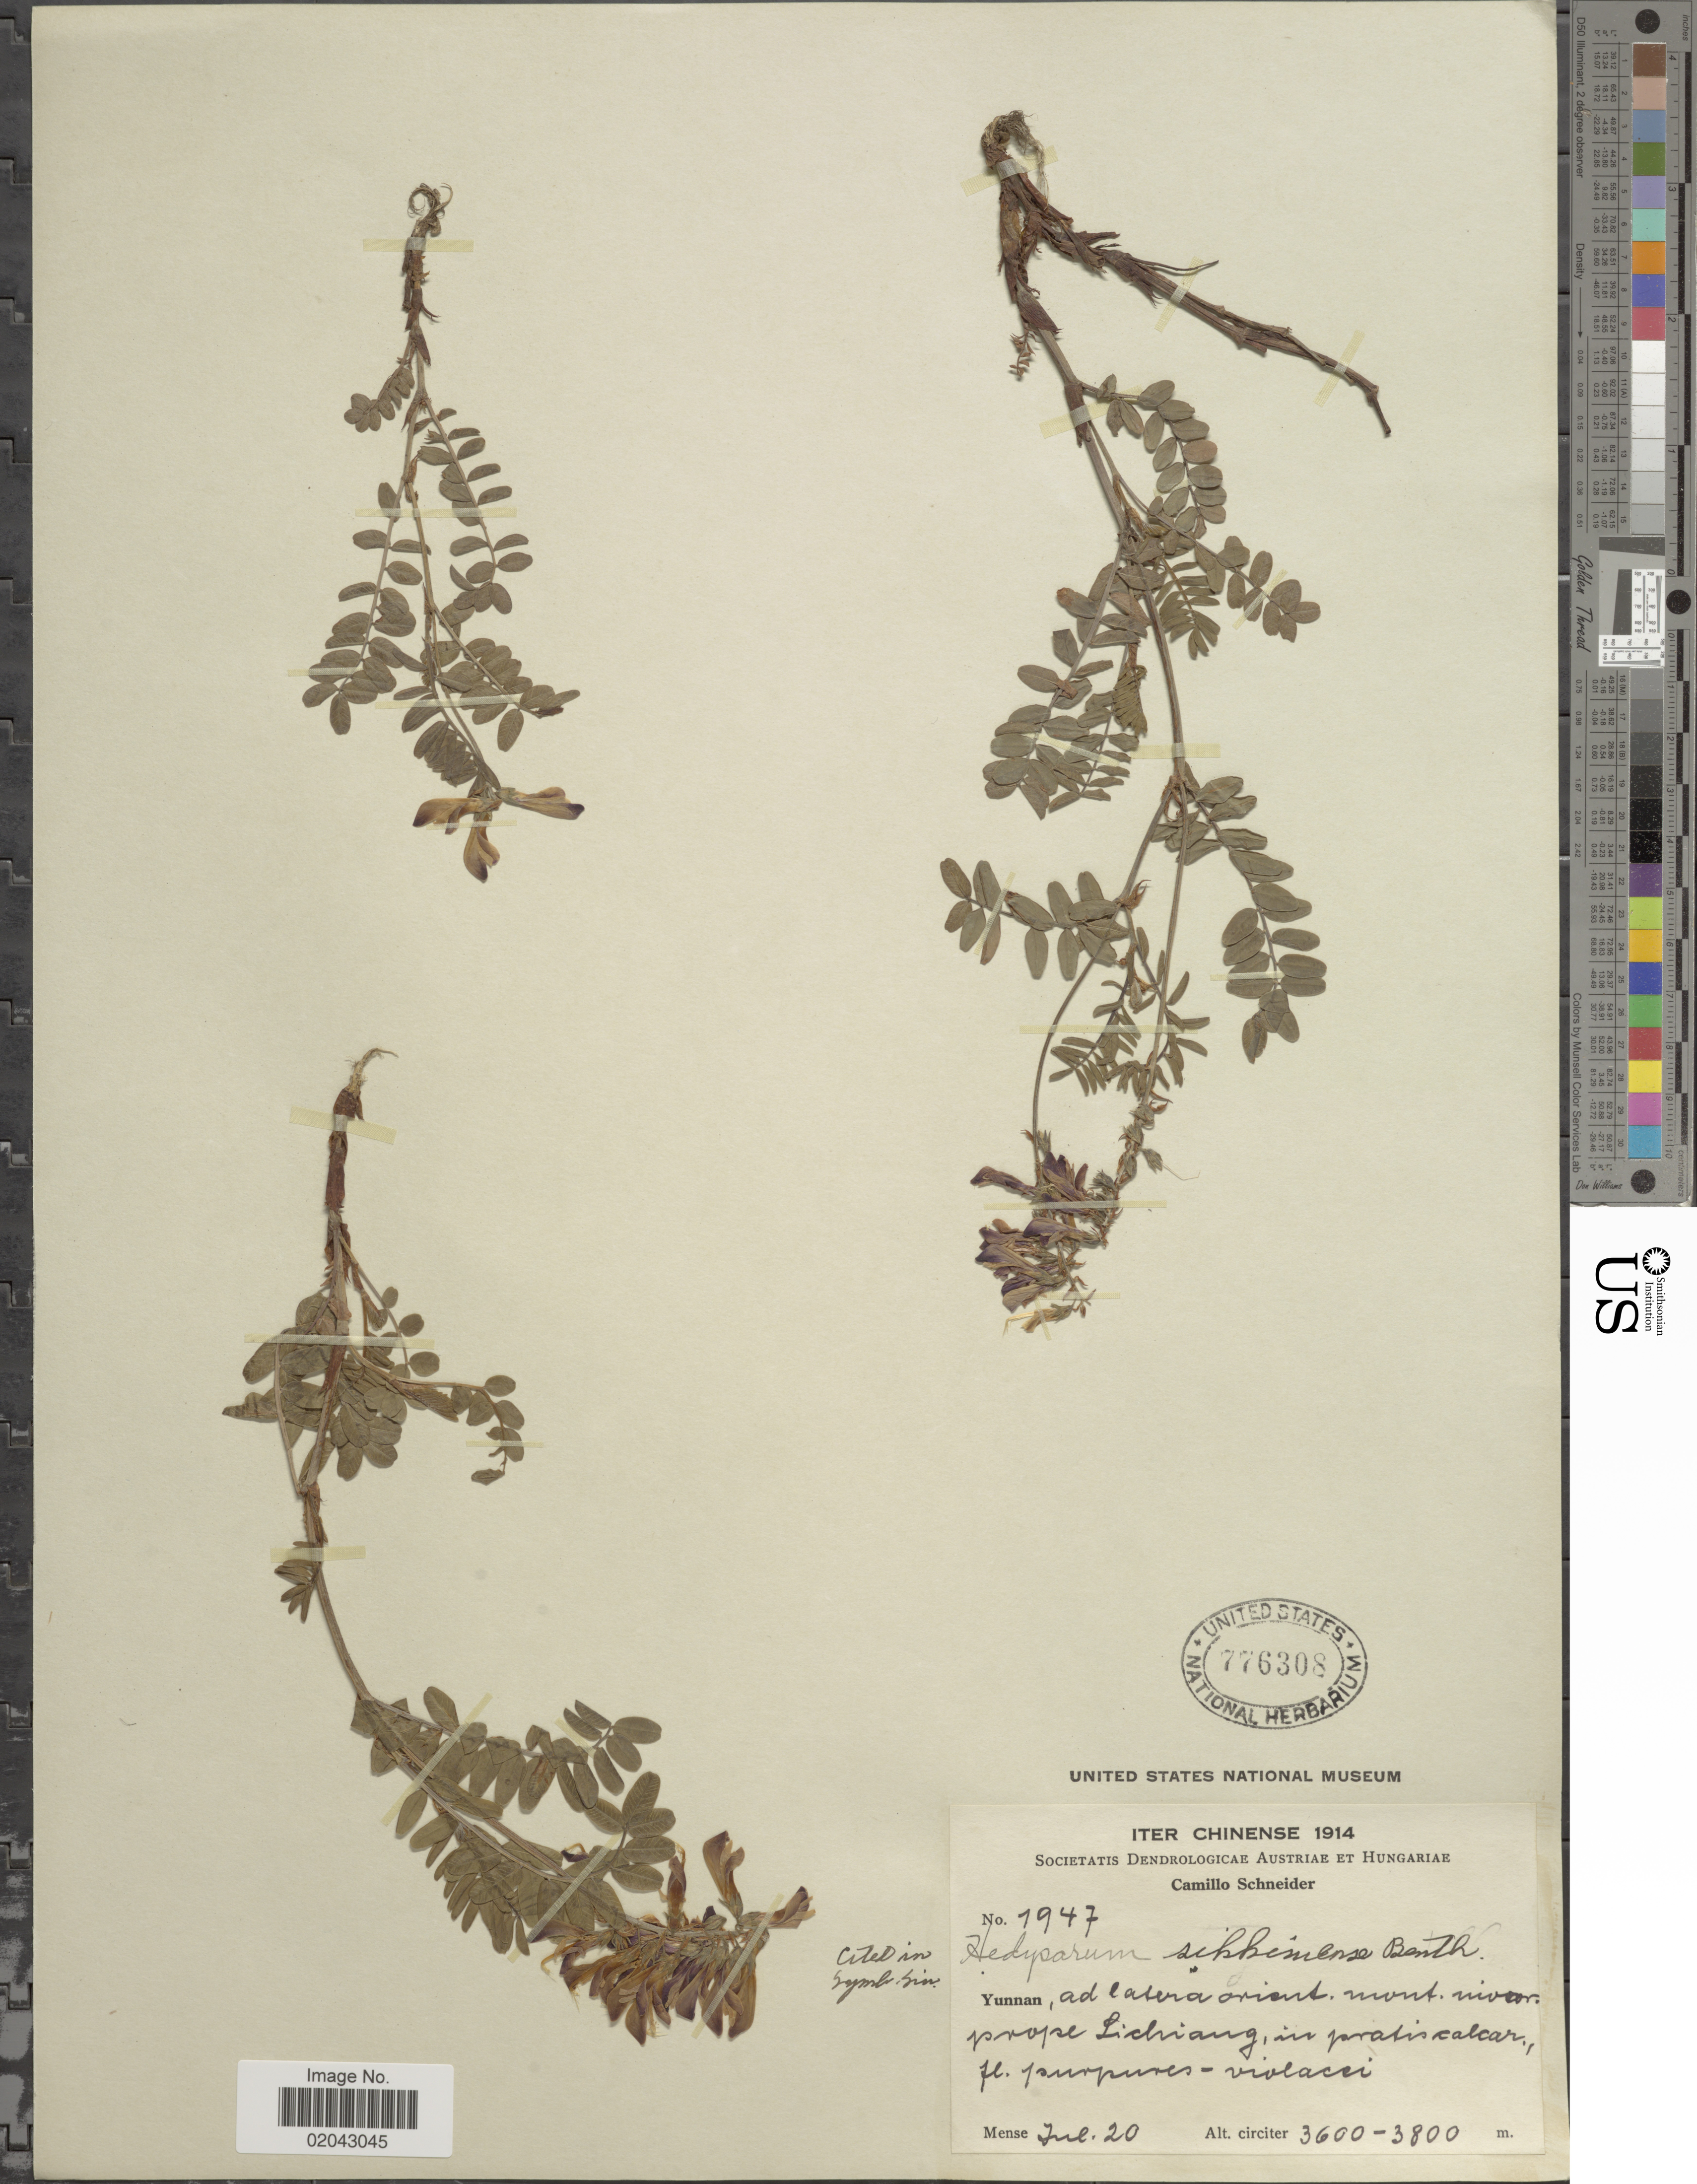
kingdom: Plantae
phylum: Tracheophyta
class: Magnoliopsida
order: Fabales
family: Fabaceae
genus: Hedysarum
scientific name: Hedysarum sikkimense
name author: Baker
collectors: C. K. Schneider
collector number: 1947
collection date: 1914-07-20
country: China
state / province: Yunnan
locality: Prope Lichiang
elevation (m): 3600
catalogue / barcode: US 776308